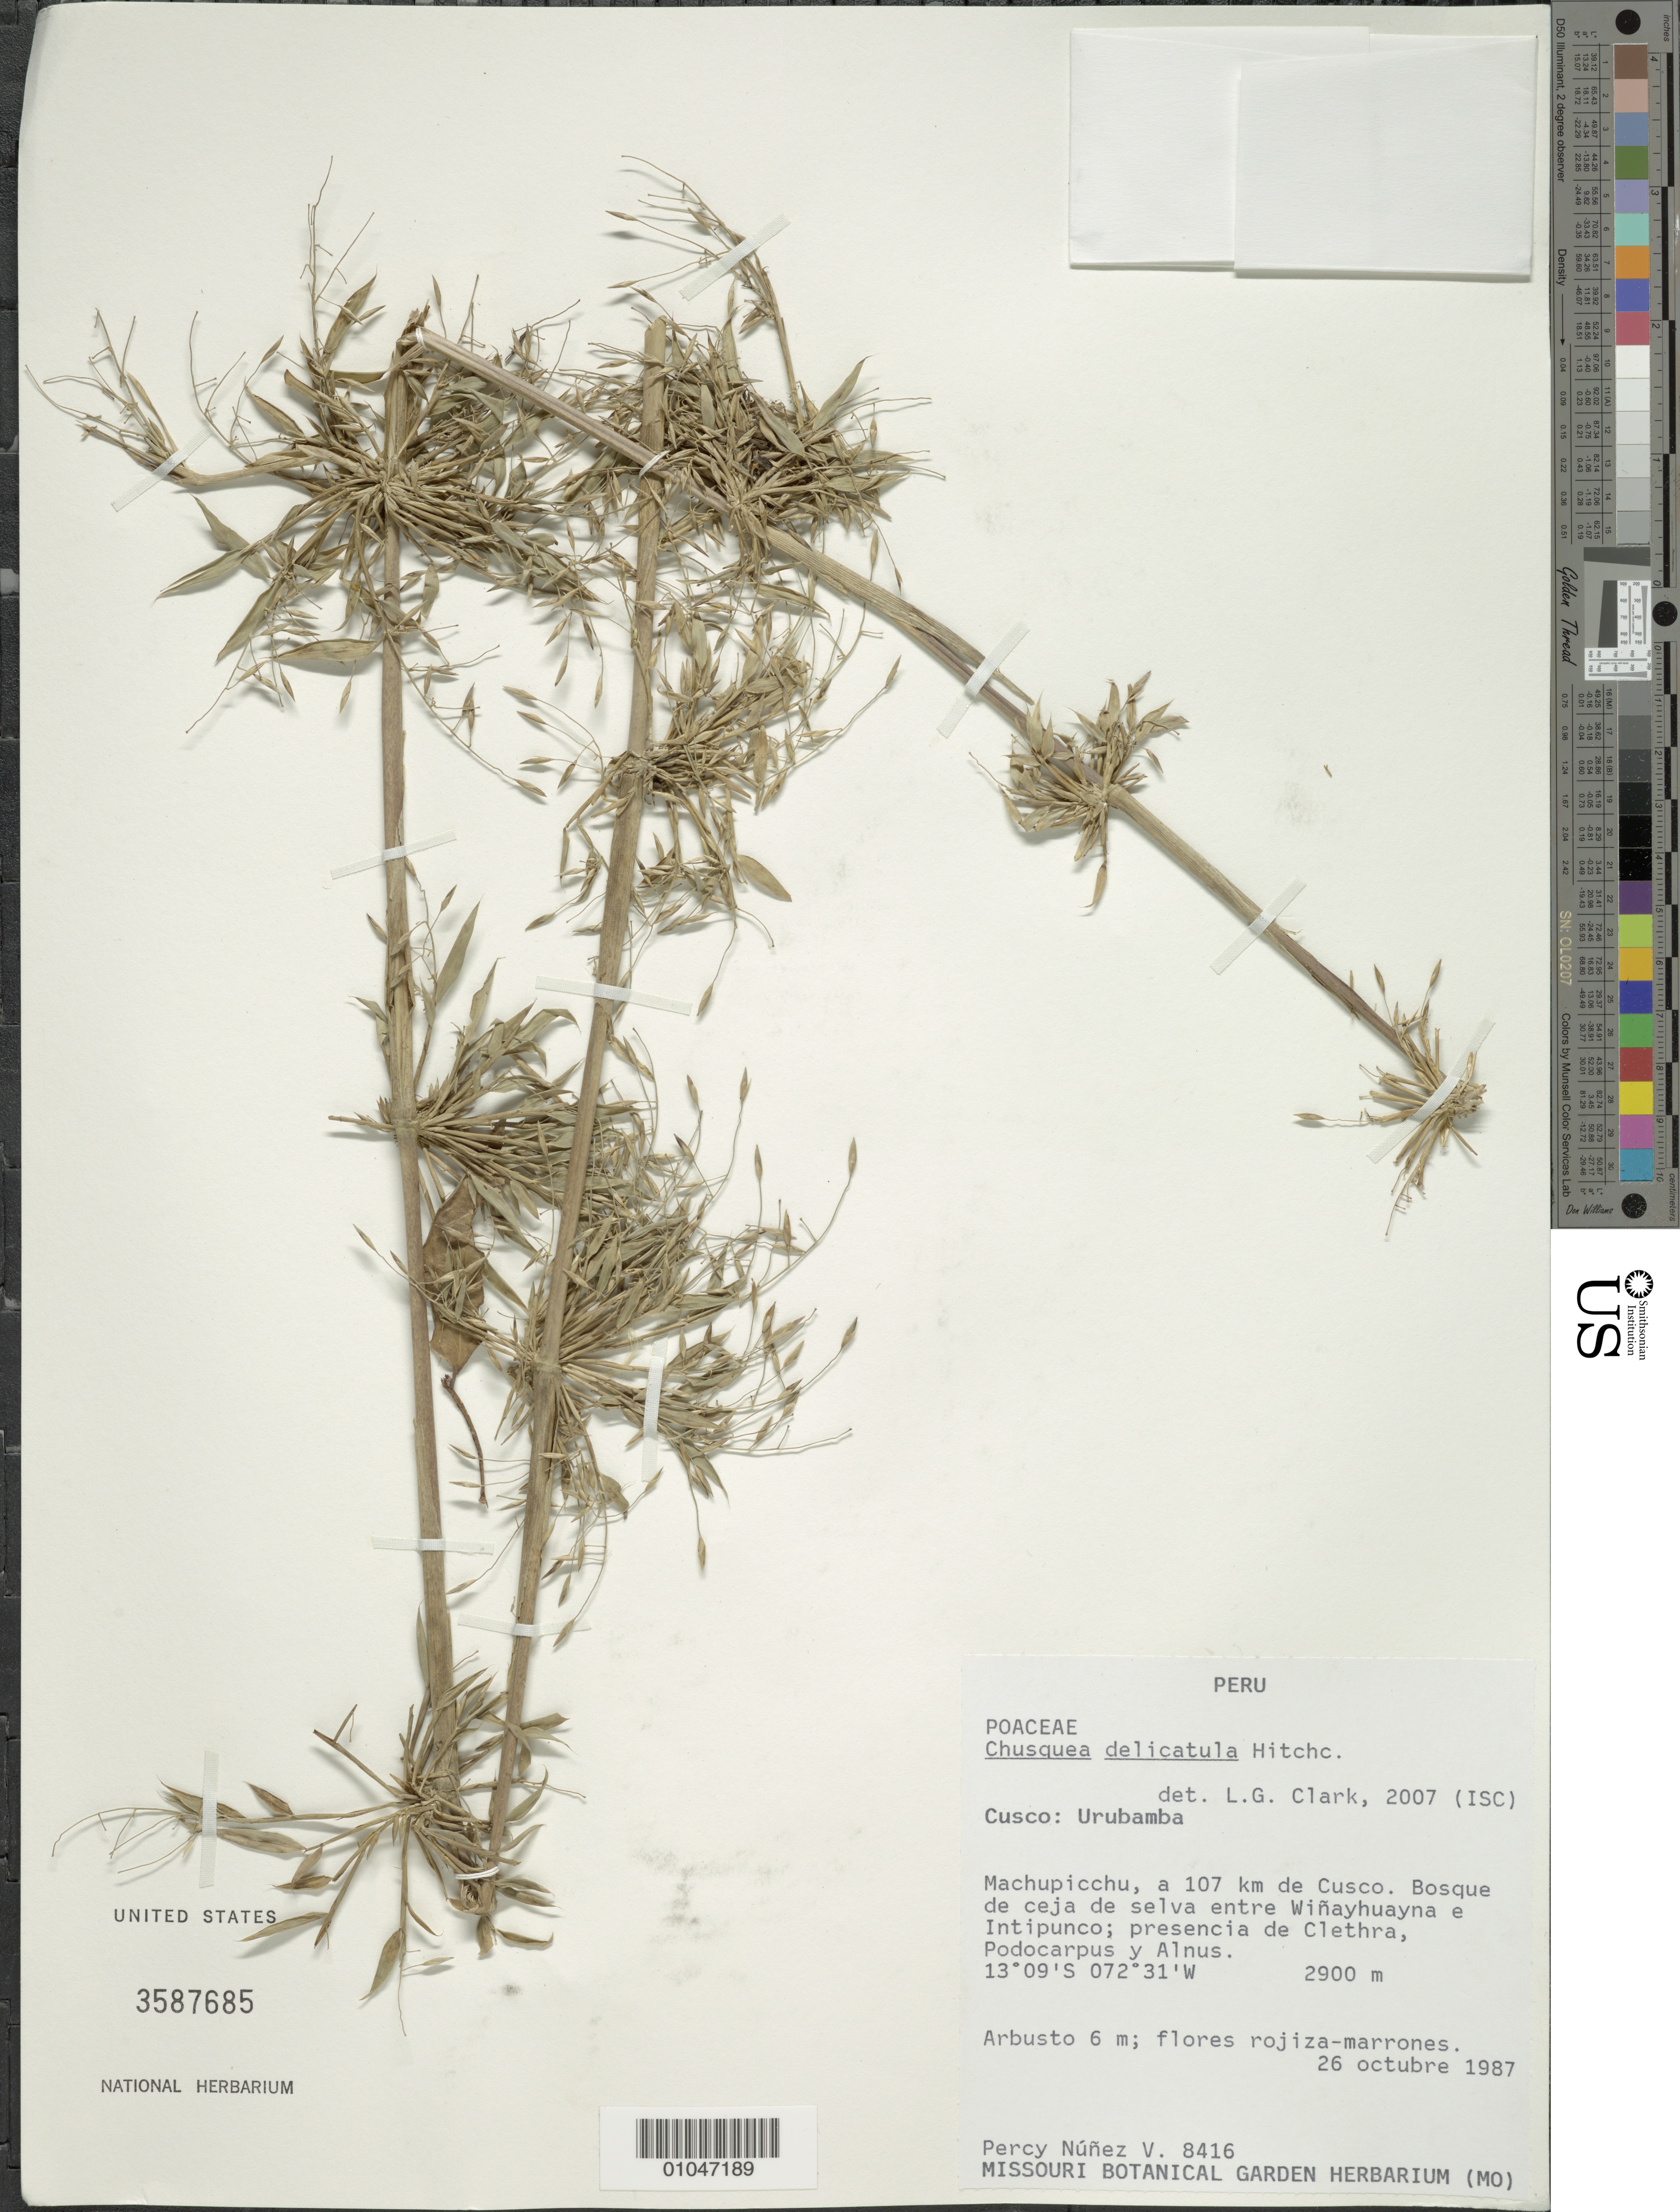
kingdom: Plantae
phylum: Tracheophyta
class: Liliopsida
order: Poales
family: Poaceae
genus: Chusquea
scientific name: Chusquea delicatula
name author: Hitchc.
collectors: P. Nuñez V.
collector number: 8416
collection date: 1987-10-26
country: Peru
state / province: Cusco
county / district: Urubamba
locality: Machupicchu, a 107 km de Cusco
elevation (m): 2900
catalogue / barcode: US 3587685